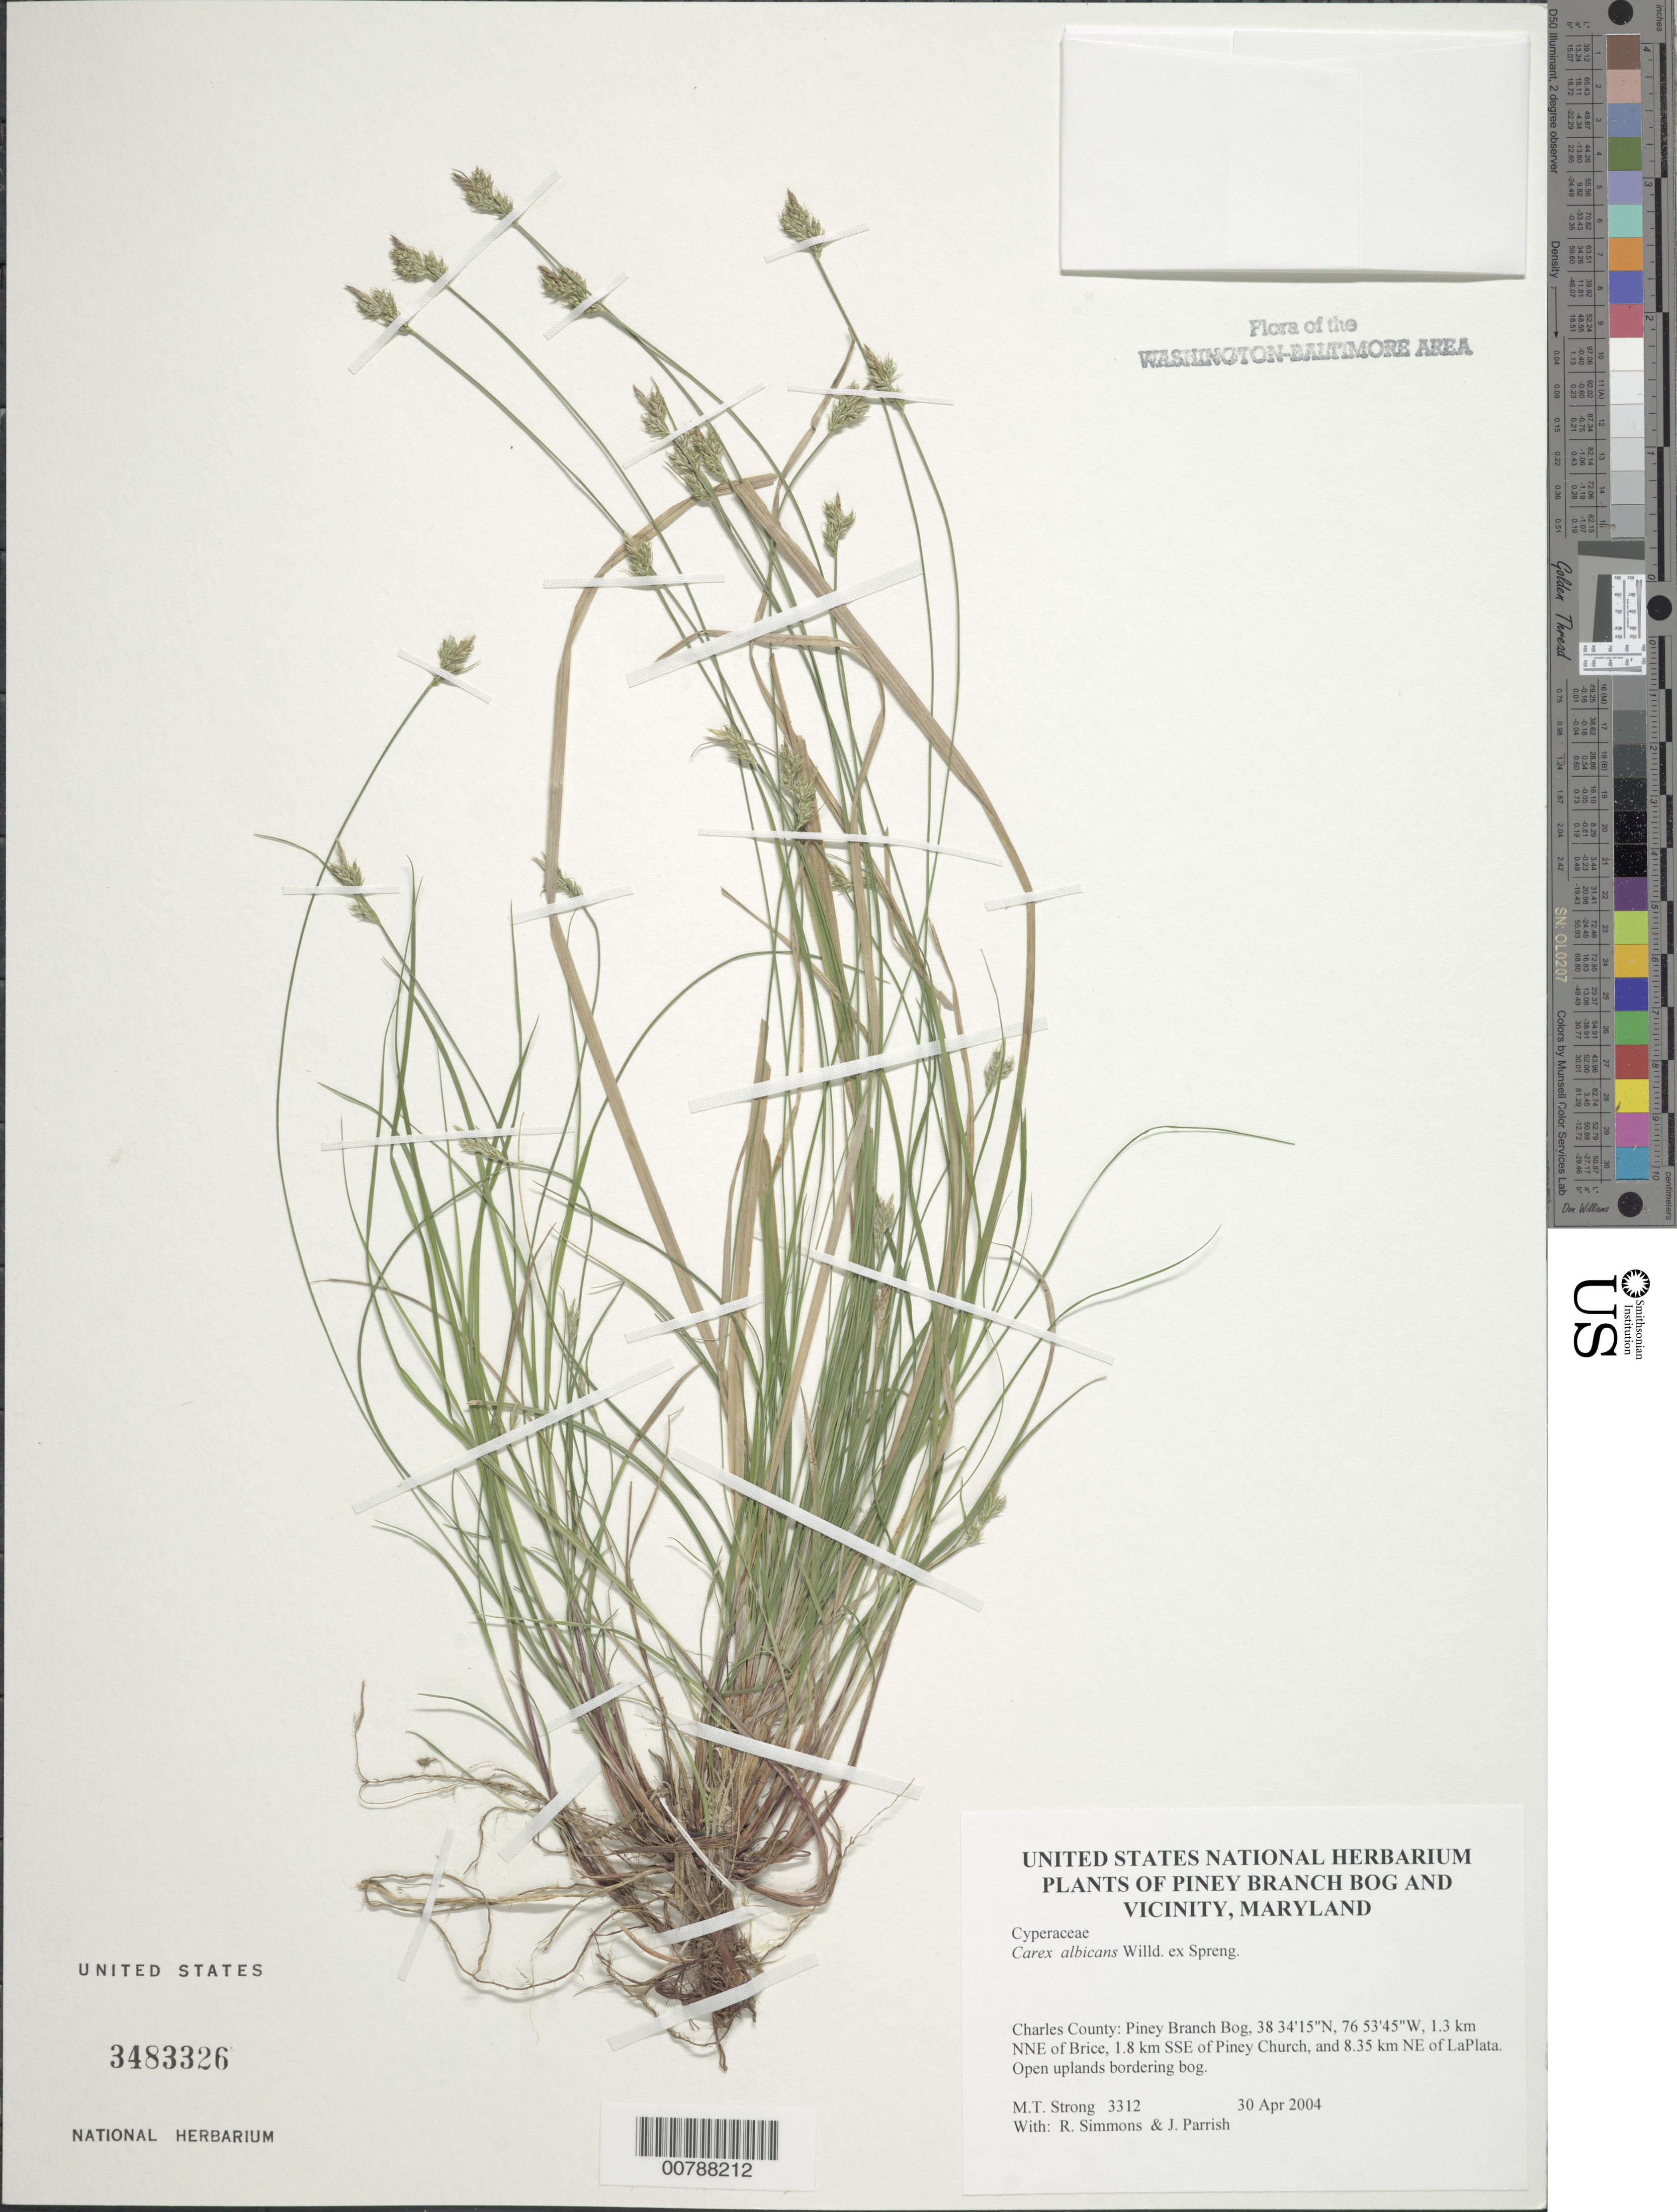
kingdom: Plantae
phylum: Tracheophyta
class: Liliopsida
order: Poales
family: Cyperaceae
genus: Carex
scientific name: Carex albicans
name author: Willd. ex Spreng.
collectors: M. T. Strong, R. B. Simmons & J. Parrish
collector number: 3312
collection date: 2004-04-30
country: United States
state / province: Maryland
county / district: Charles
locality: Piney Branch Bog, 1.3 km NNE of Brice, 1.8 km SSE of Piney Church, and 8.35 km NE of LaPlata.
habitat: Open uplands bordering bog.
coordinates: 38 34 15 N, 76 53 45 W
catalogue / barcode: US 3483326